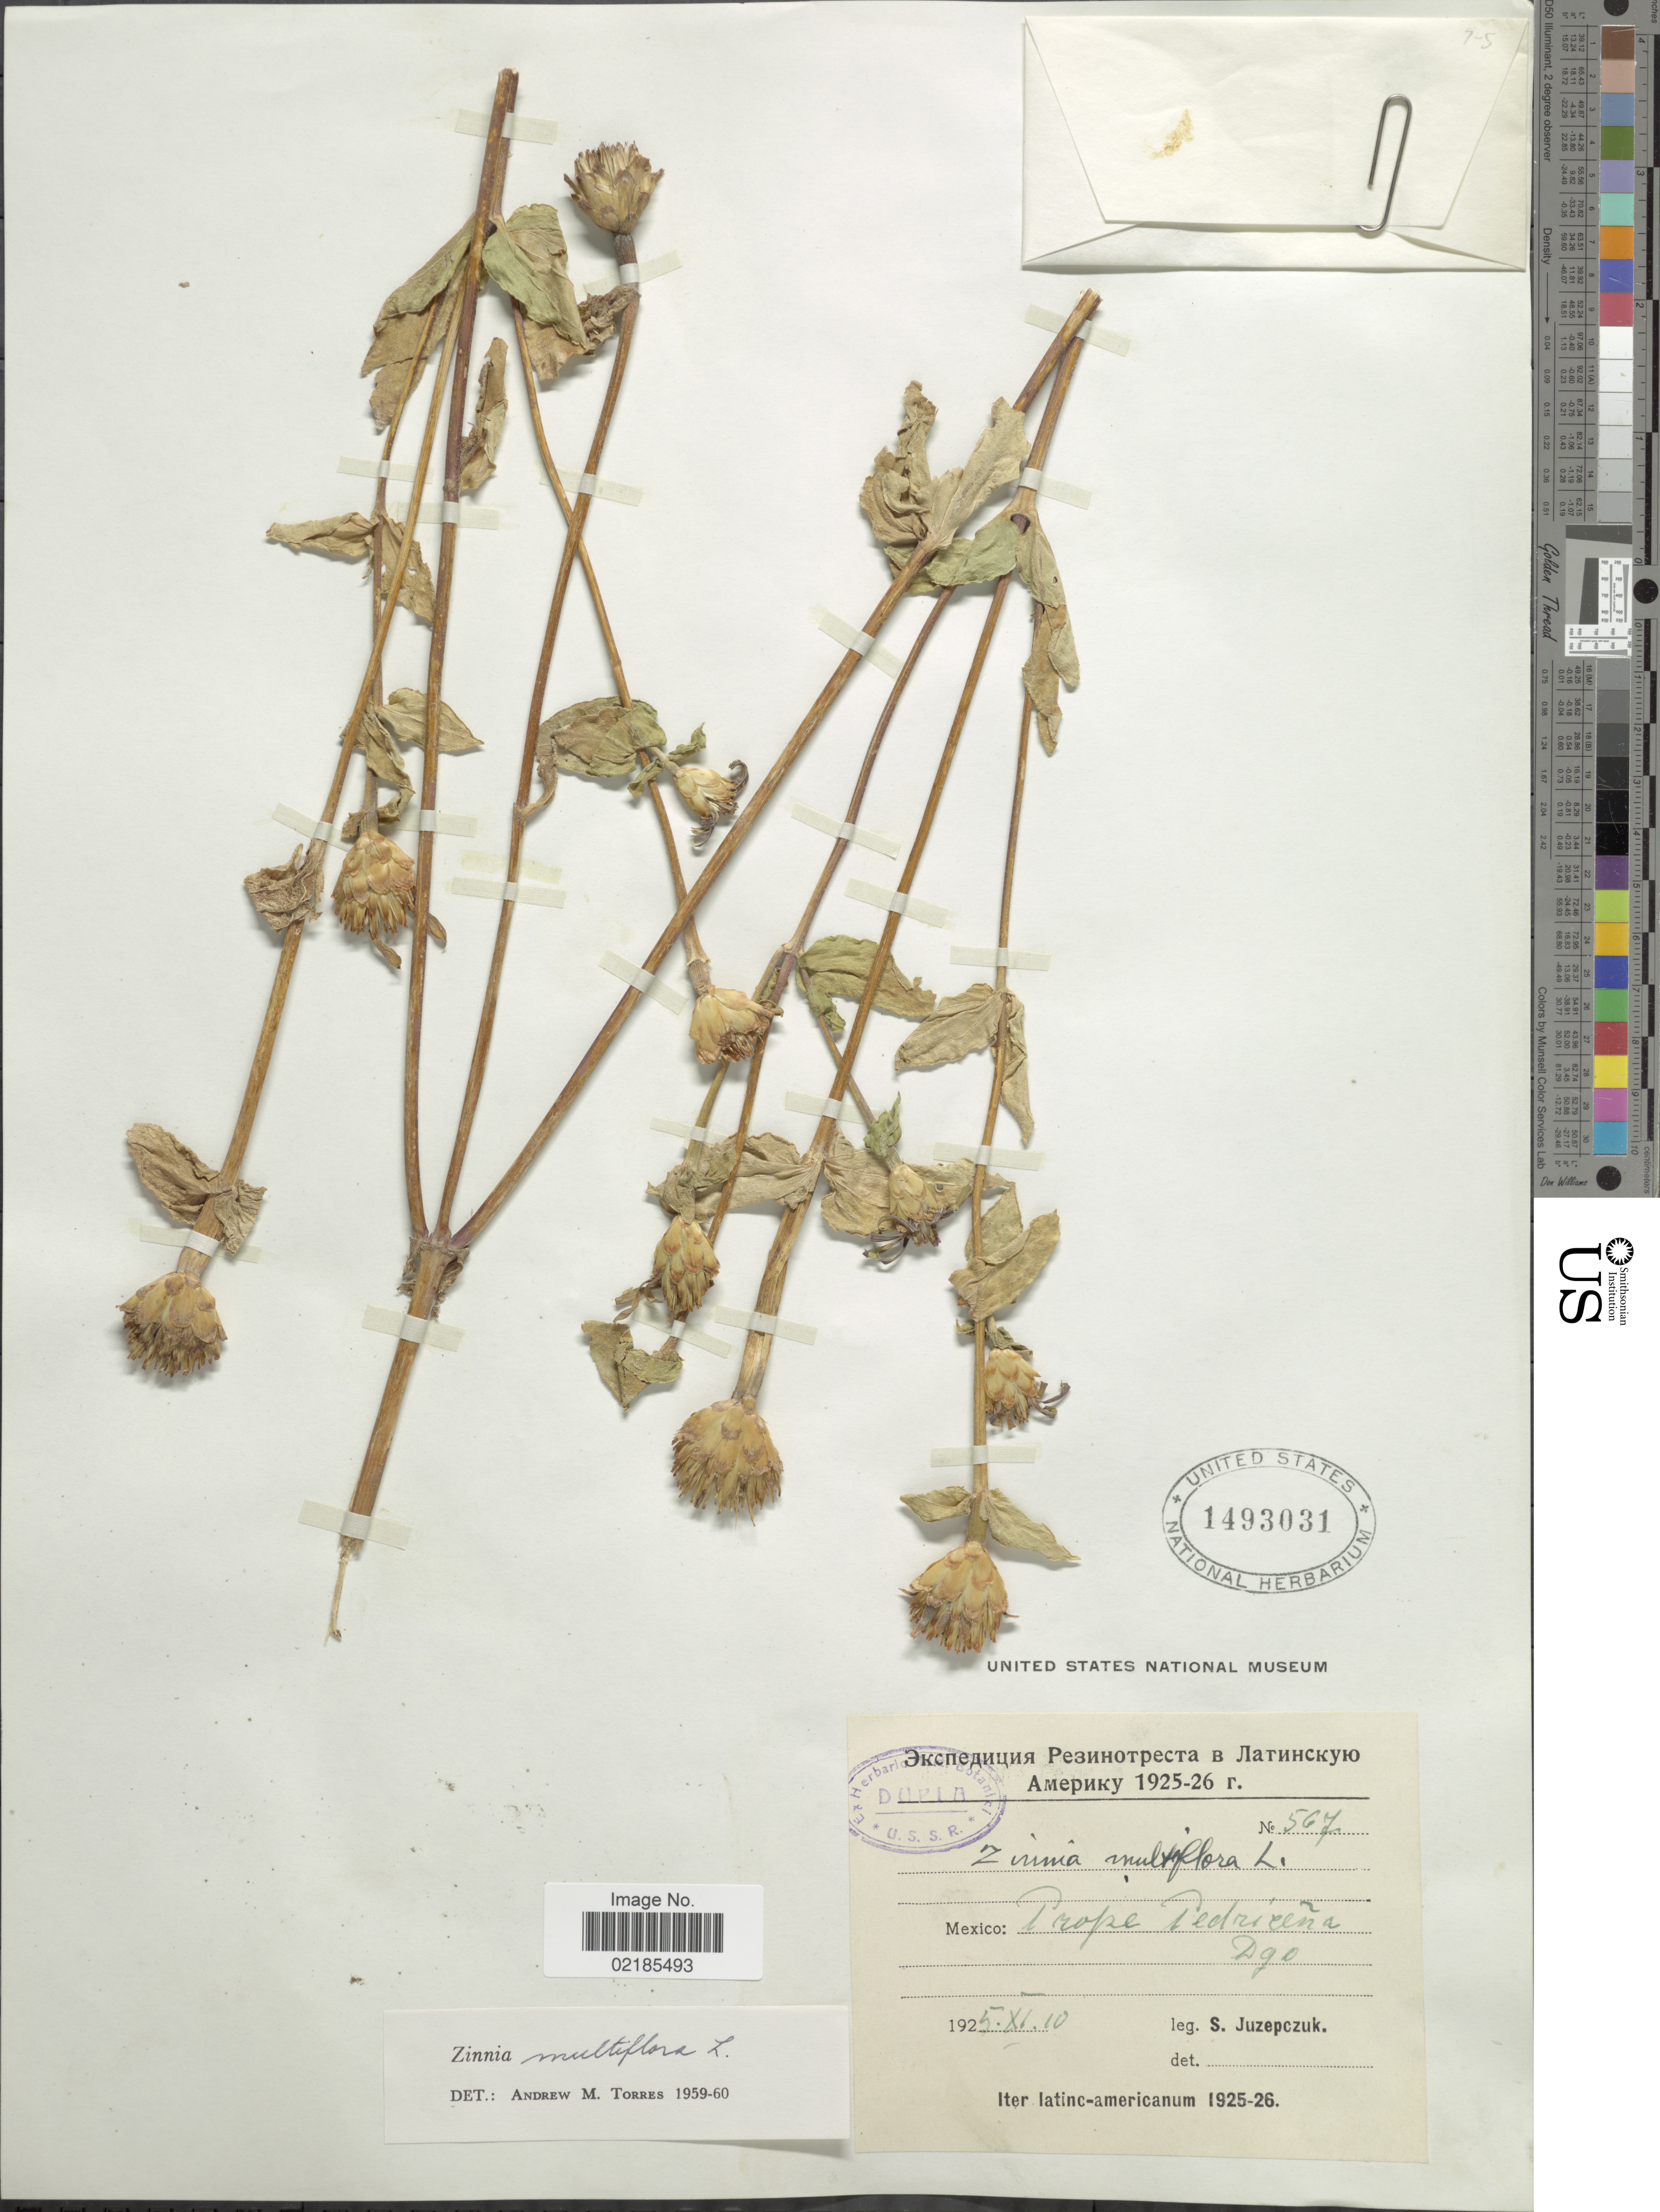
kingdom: Plantae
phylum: Tracheophyta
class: Magnoliopsida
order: Asterales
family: Asteraceae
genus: Zinnia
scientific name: Zinnia peruviana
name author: (L.) L.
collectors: S. V. Juzepczuk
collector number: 567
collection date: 1925-11-10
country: Mexico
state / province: Durango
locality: Prope Pedricena, Dgo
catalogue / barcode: US 1493031